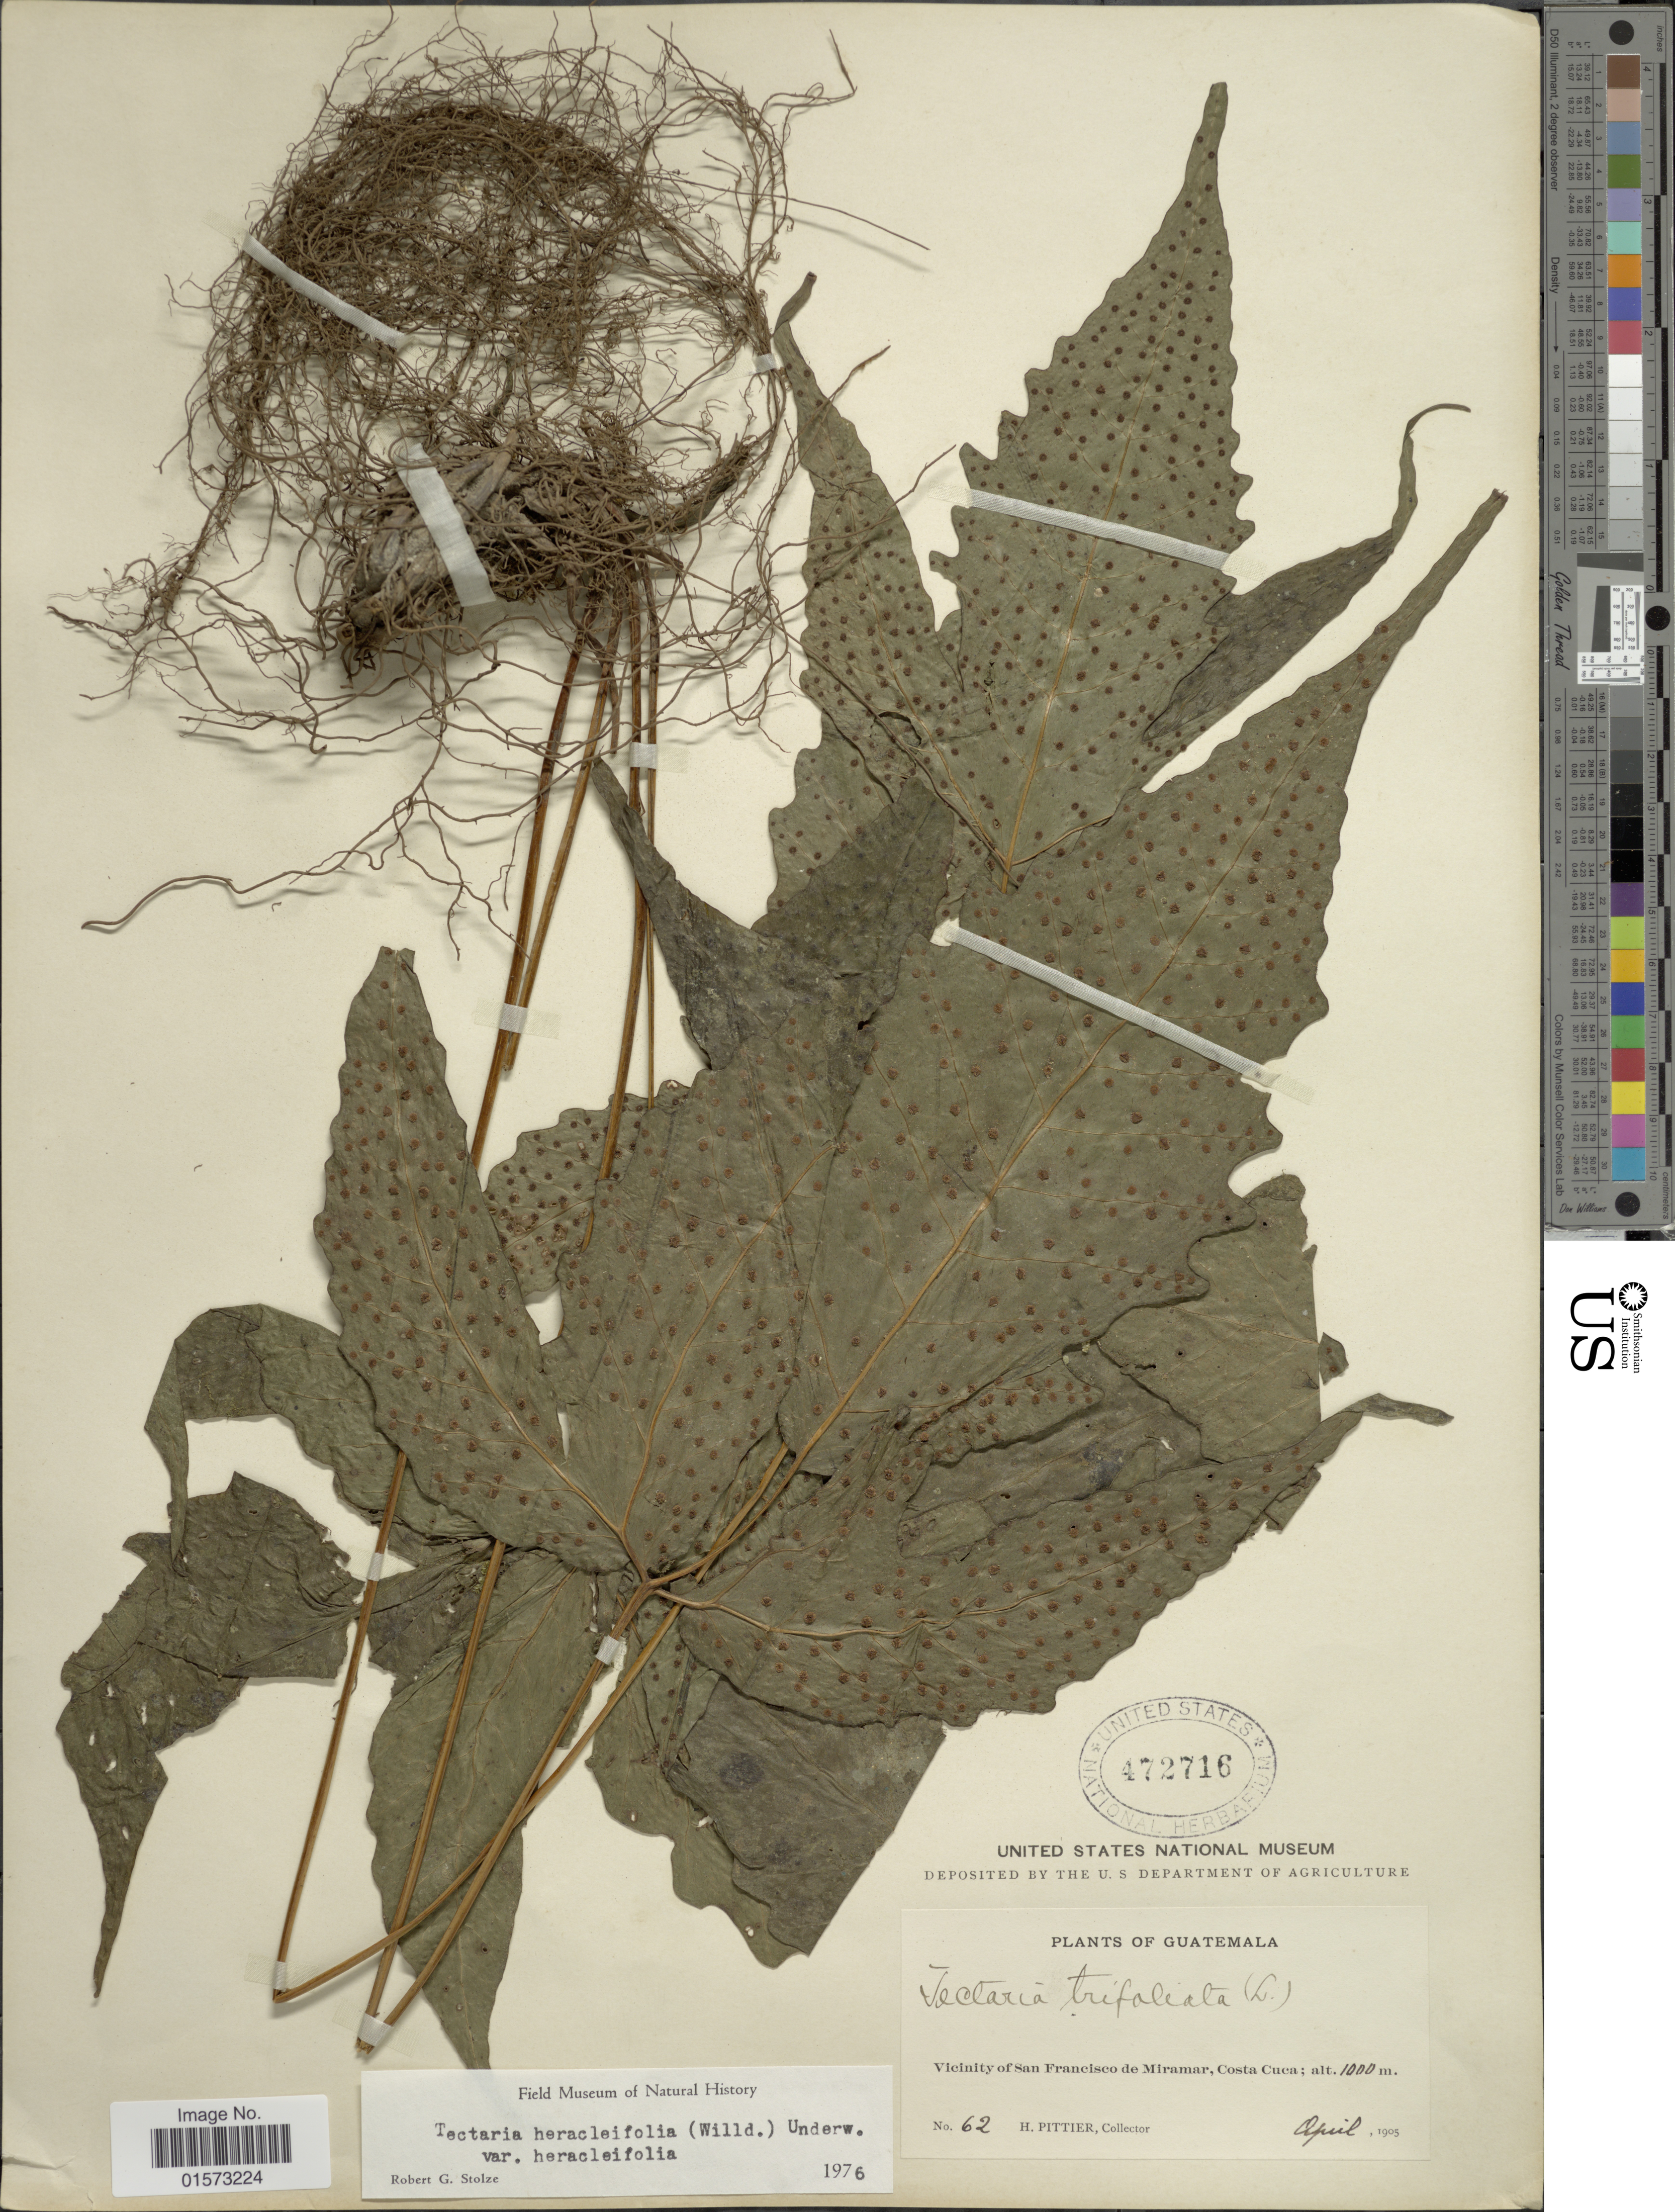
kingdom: Plantae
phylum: Tracheophyta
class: Polypodiopsida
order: Polypodiales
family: Tectariaceae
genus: Tectaria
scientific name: Tectaria heracleifolia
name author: (Willd.) Underw.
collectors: H. F. Pittier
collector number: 62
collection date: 1905-04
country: Guatemala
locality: Vicinity of San Francisco de Miramar, Costa CUca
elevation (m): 1000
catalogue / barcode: US 472716